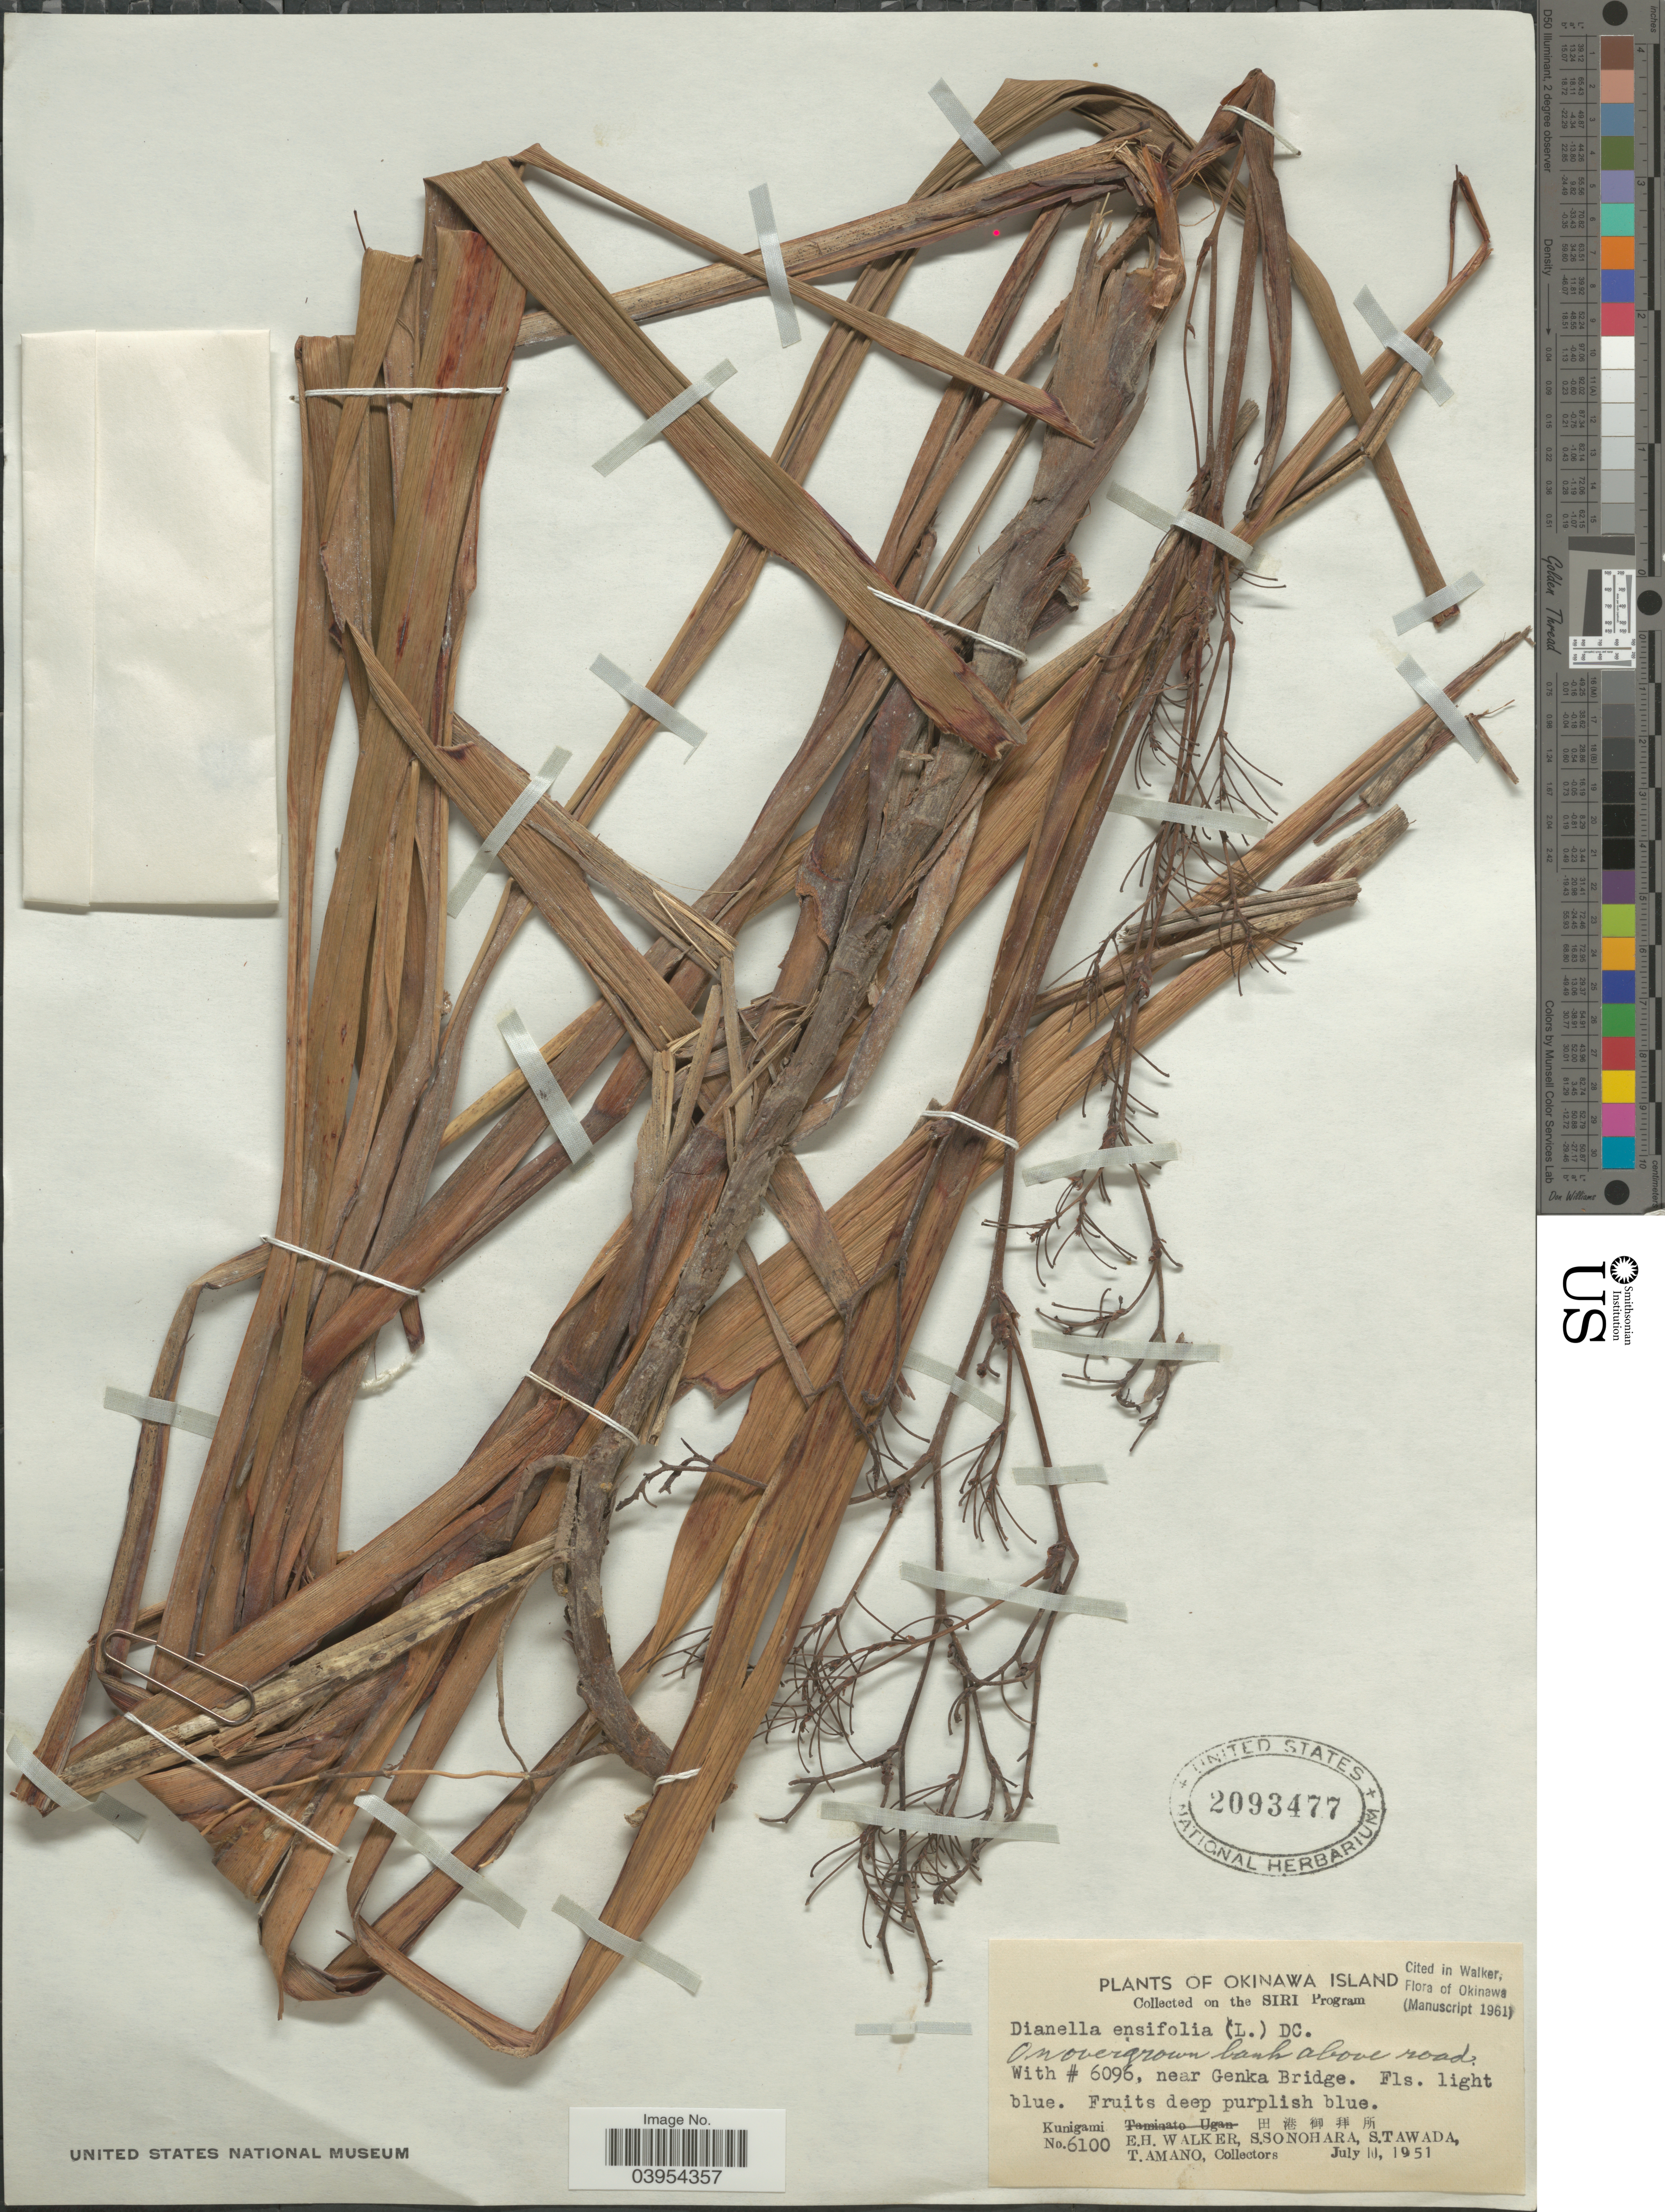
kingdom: Plantae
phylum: Tracheophyta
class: Liliopsida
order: Asparagales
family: Asphodelaceae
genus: Dianella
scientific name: Dianella ensifolia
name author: (L.) DC.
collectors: E. H. Walker, S. Sonohara, S. Tawada & T. Amano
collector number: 6100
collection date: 1951-07-10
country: Japan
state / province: Okinawa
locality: Okinawa Island. Near Genka Bridge. Kunigami.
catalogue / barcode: US 2093477